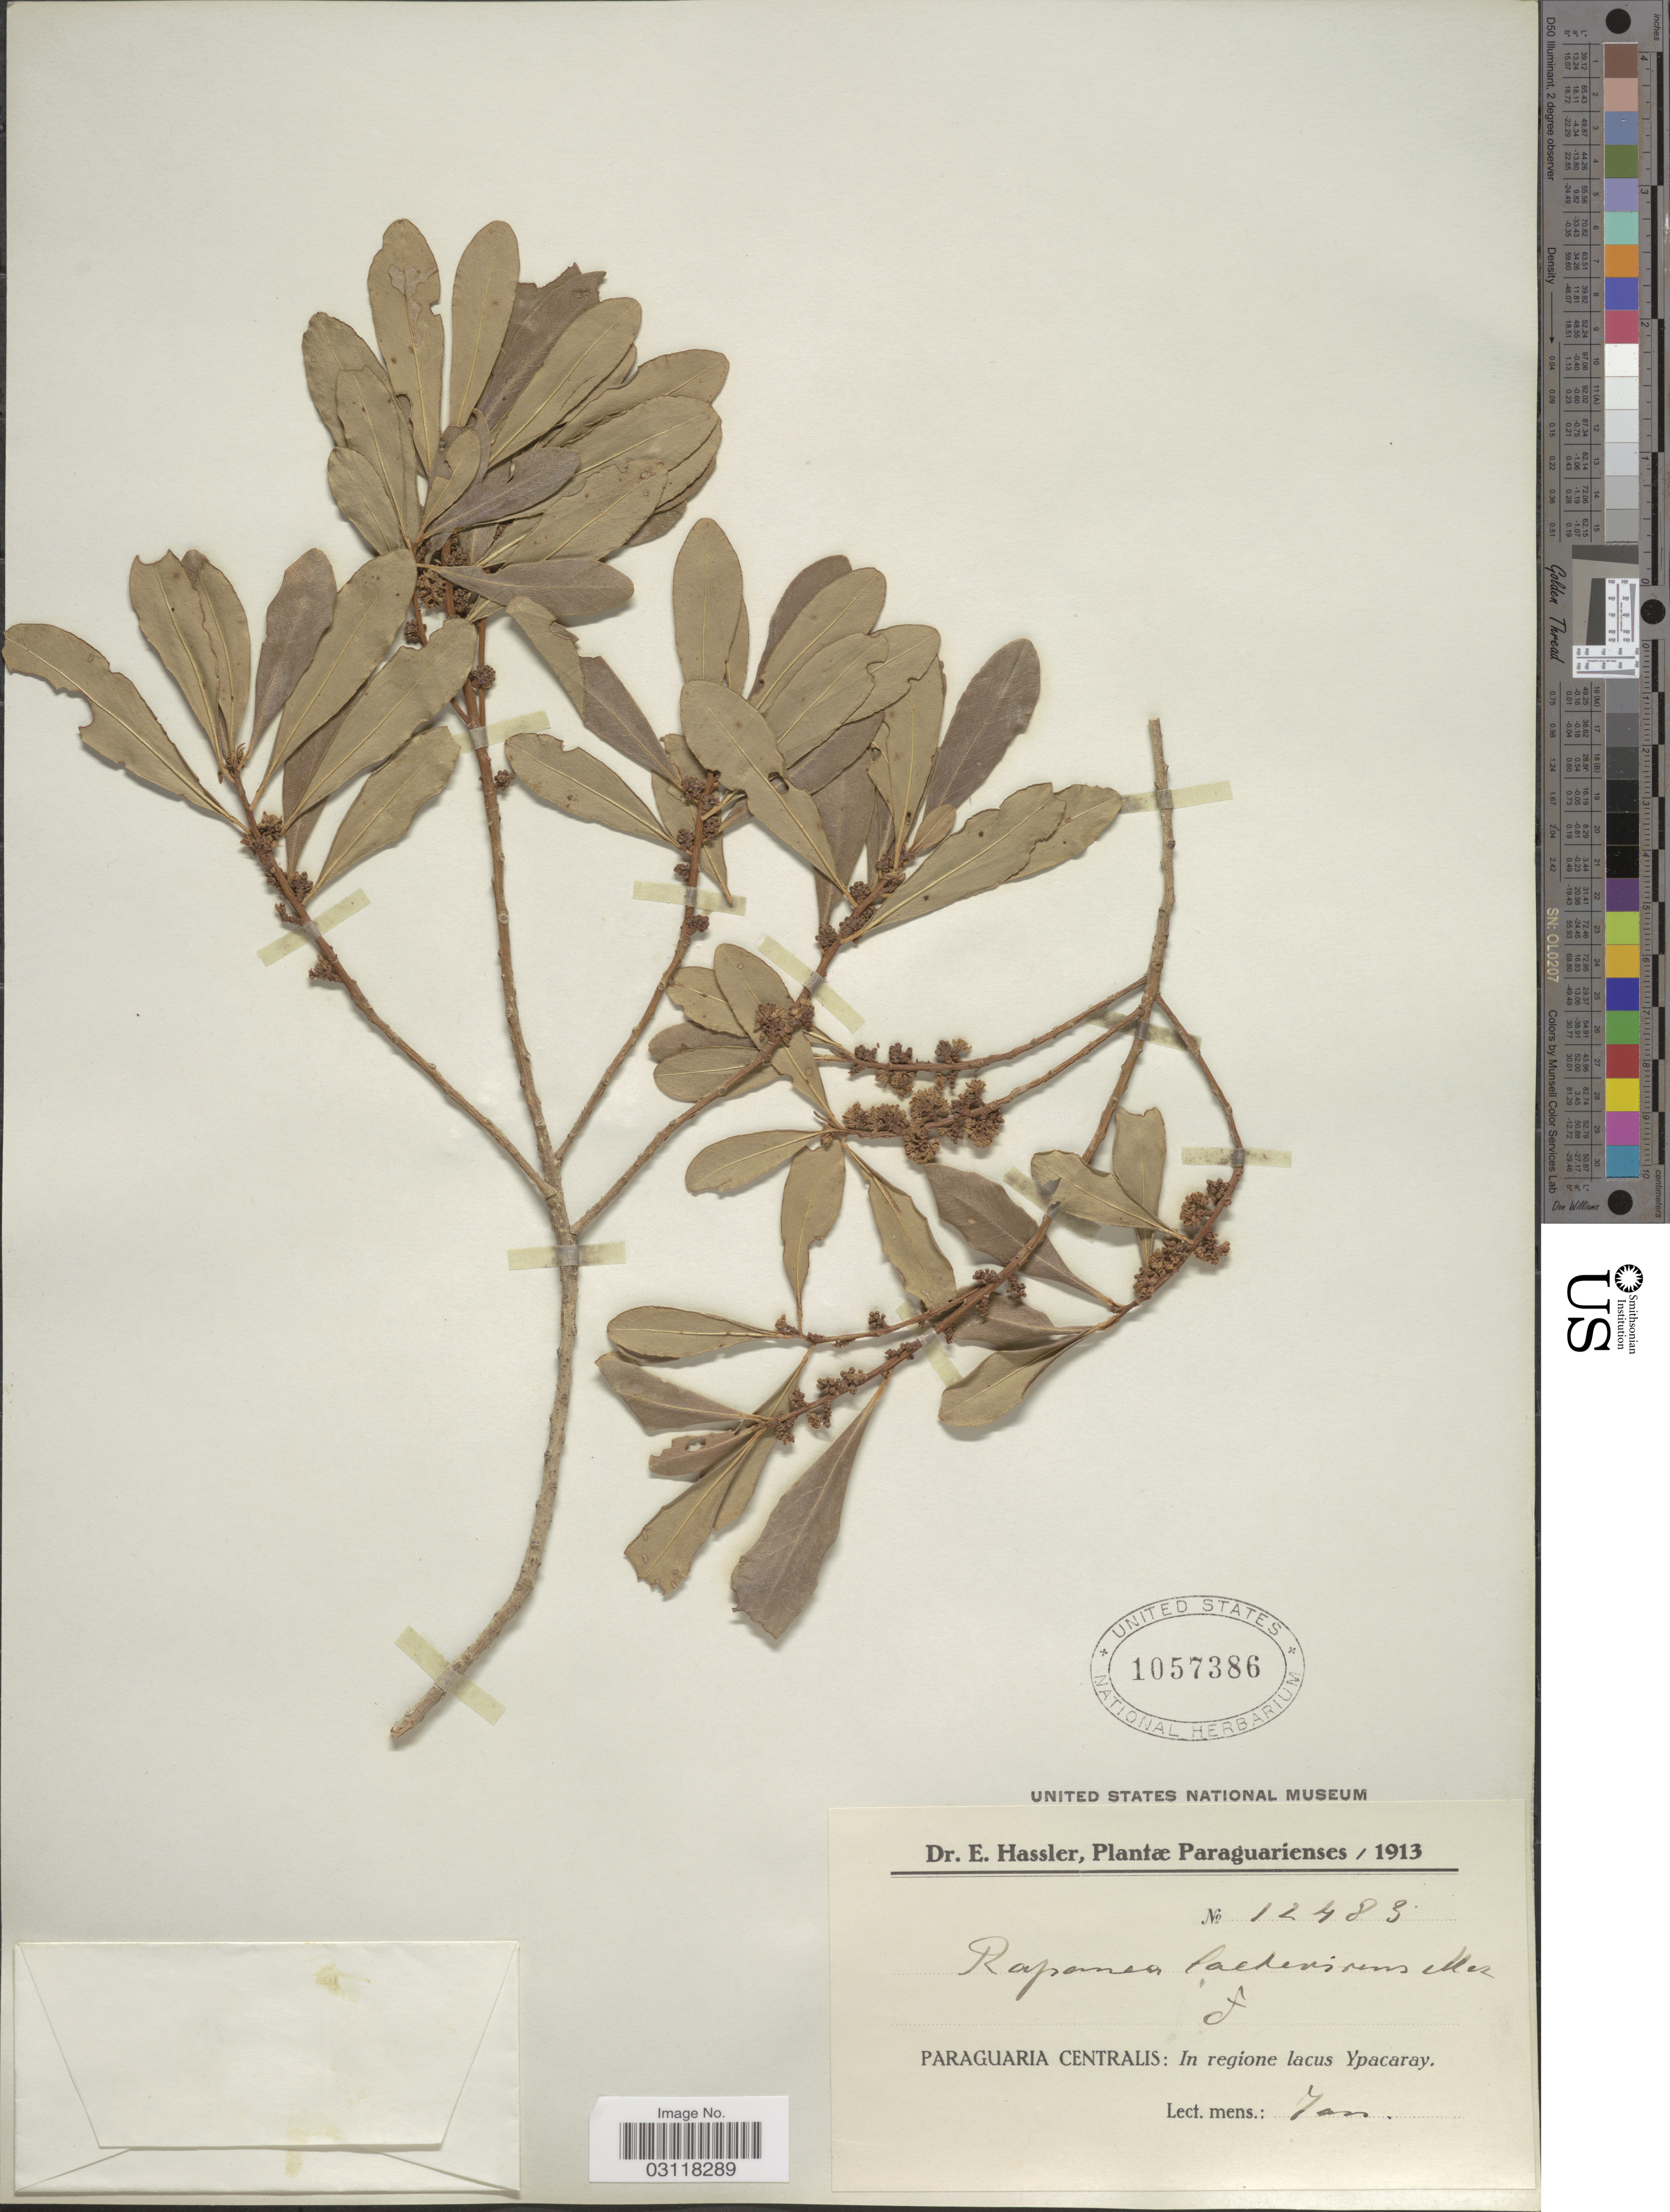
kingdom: Plantae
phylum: Tracheophyta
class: Magnoliopsida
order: Ericales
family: Primulaceae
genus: Rapanea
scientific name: Rapanea laetevirens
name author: Mez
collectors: E. Hassler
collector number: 12483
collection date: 1913-01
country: Paraguay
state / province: Central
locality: Paraguarienses. Paraguaria Centralis: In regíone lacus Ypacaray.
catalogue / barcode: US 1057386